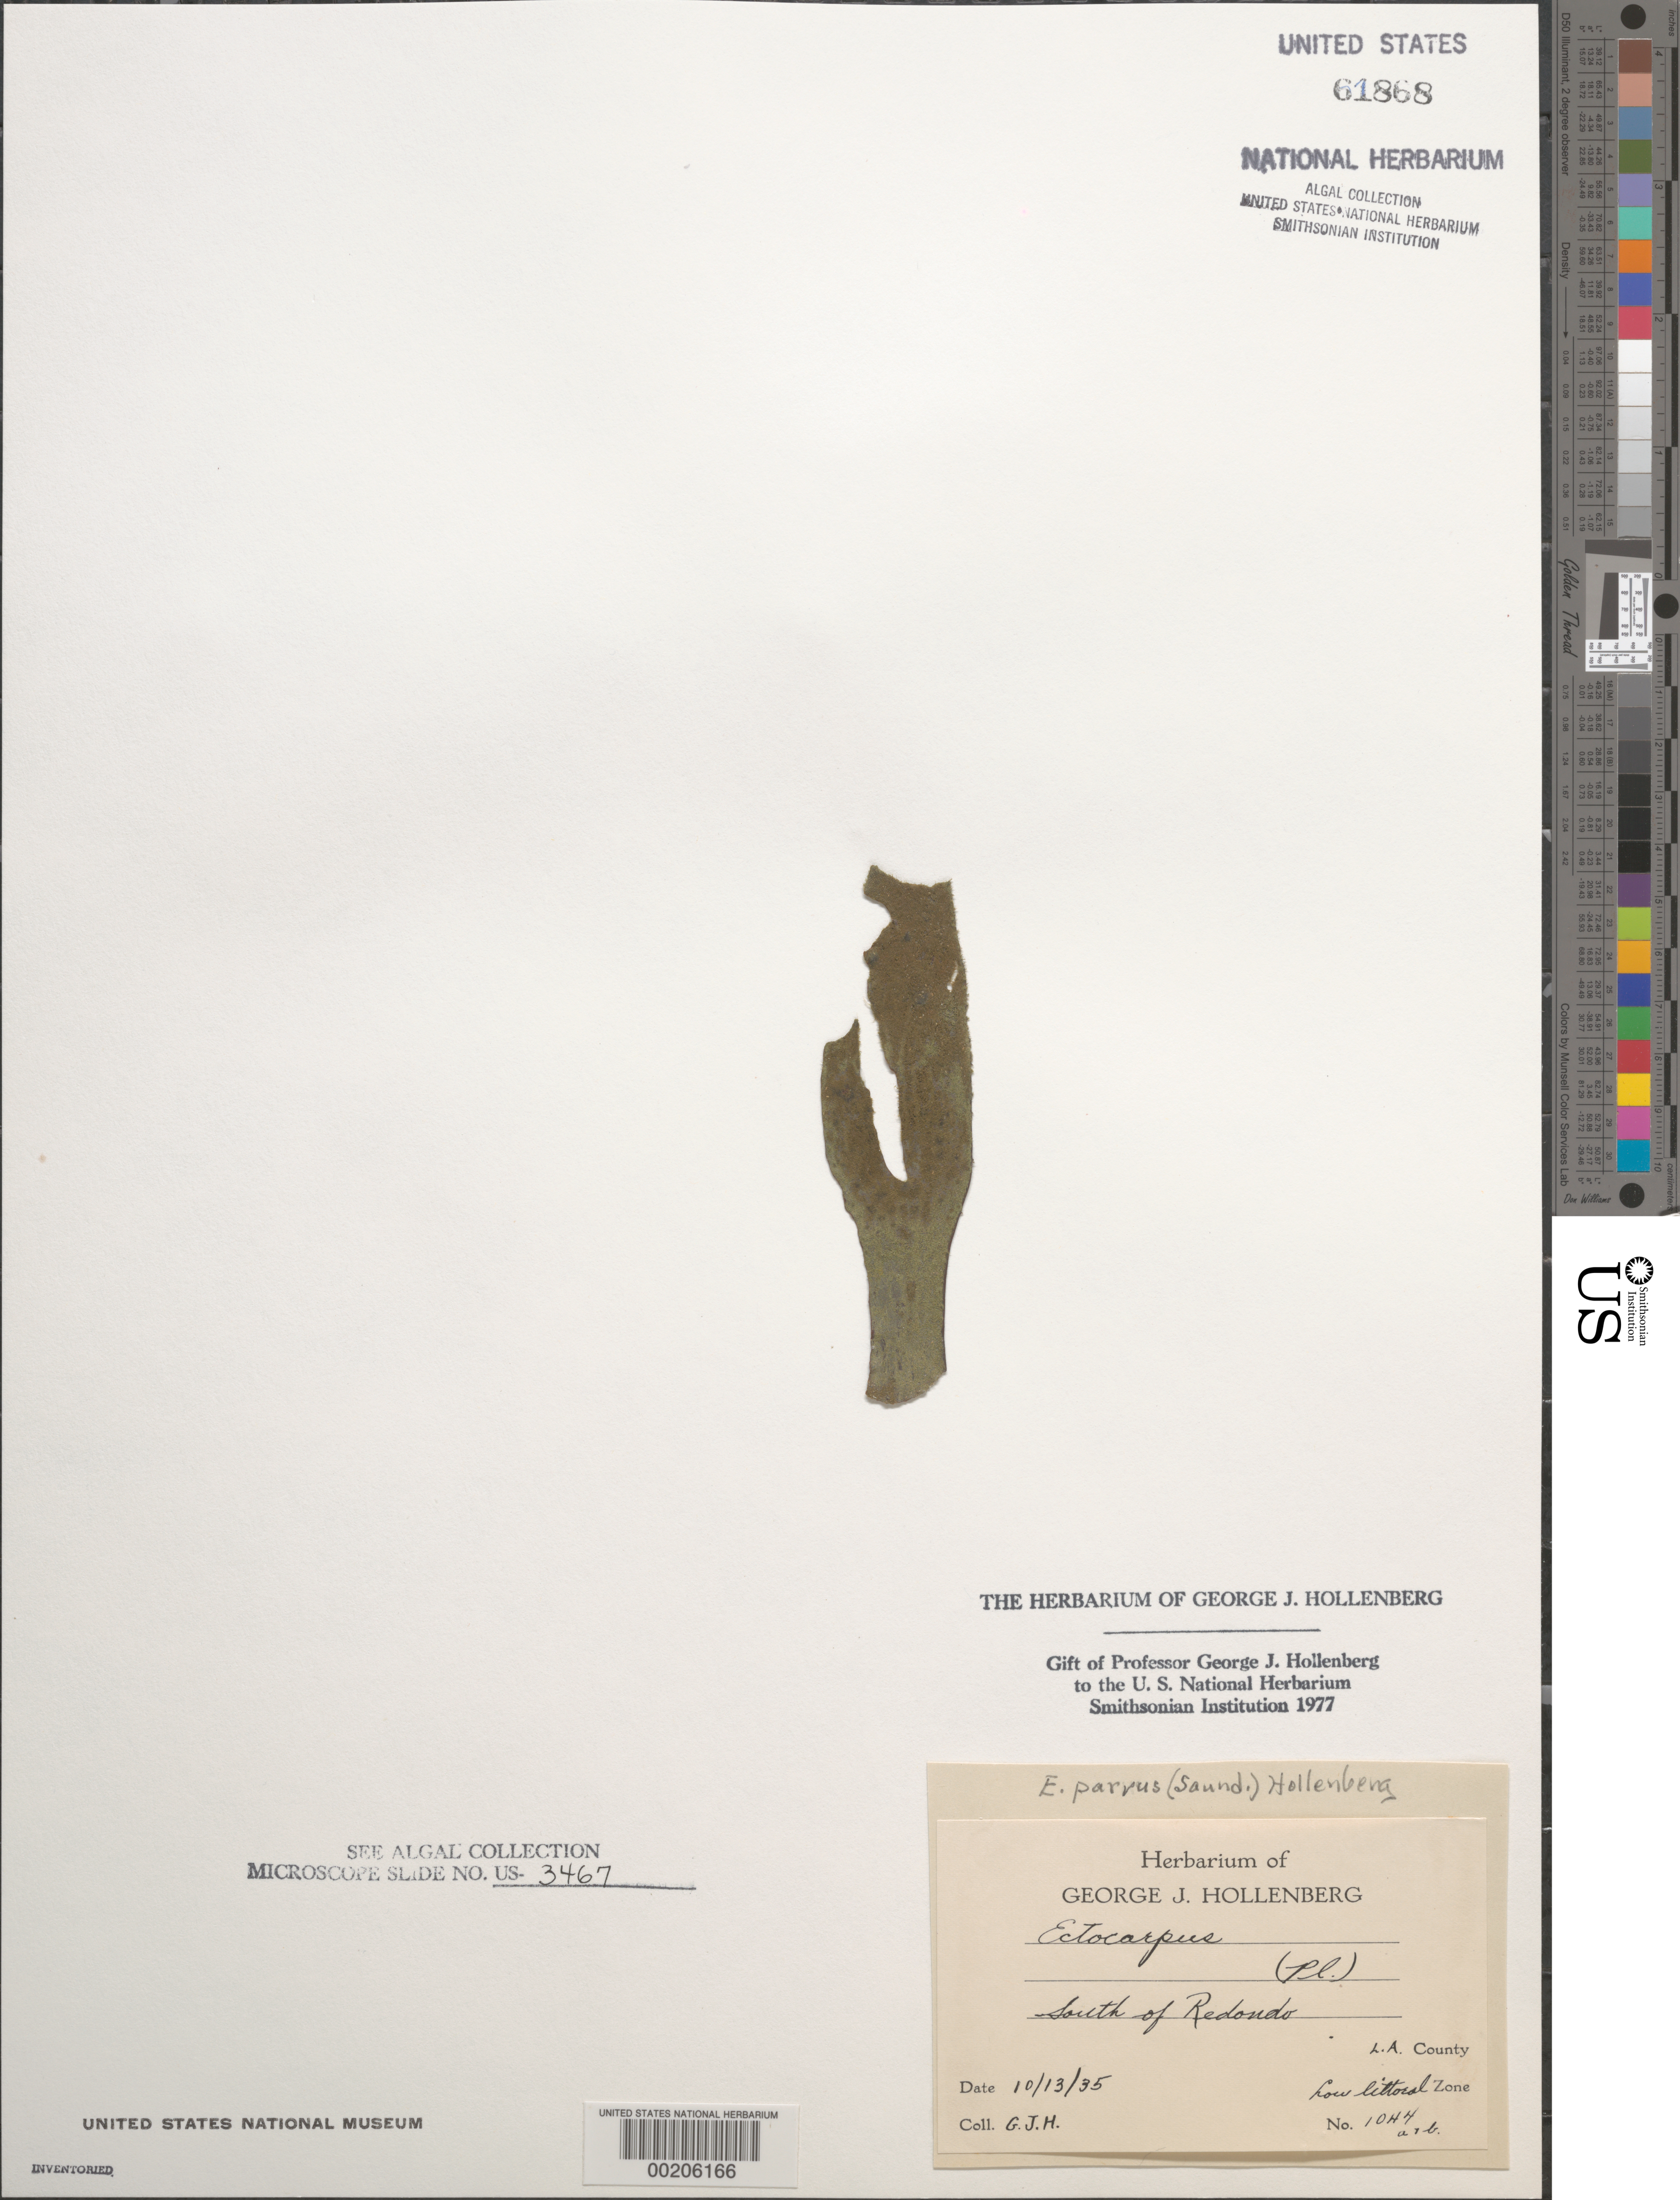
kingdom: Chromista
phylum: Ochrophyta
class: Phaeophyceae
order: Ectocarpales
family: Ectocarpaceae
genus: Ectocarpus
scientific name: Ectocarpus commensalis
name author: Setch. & N.L. Gardner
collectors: G. Hollenberg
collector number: GJH 1044A & GJH 1044B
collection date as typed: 13 Oct 1935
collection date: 1935-10-13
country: United States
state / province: California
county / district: Los Angeles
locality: South of Redondo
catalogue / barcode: US 61868